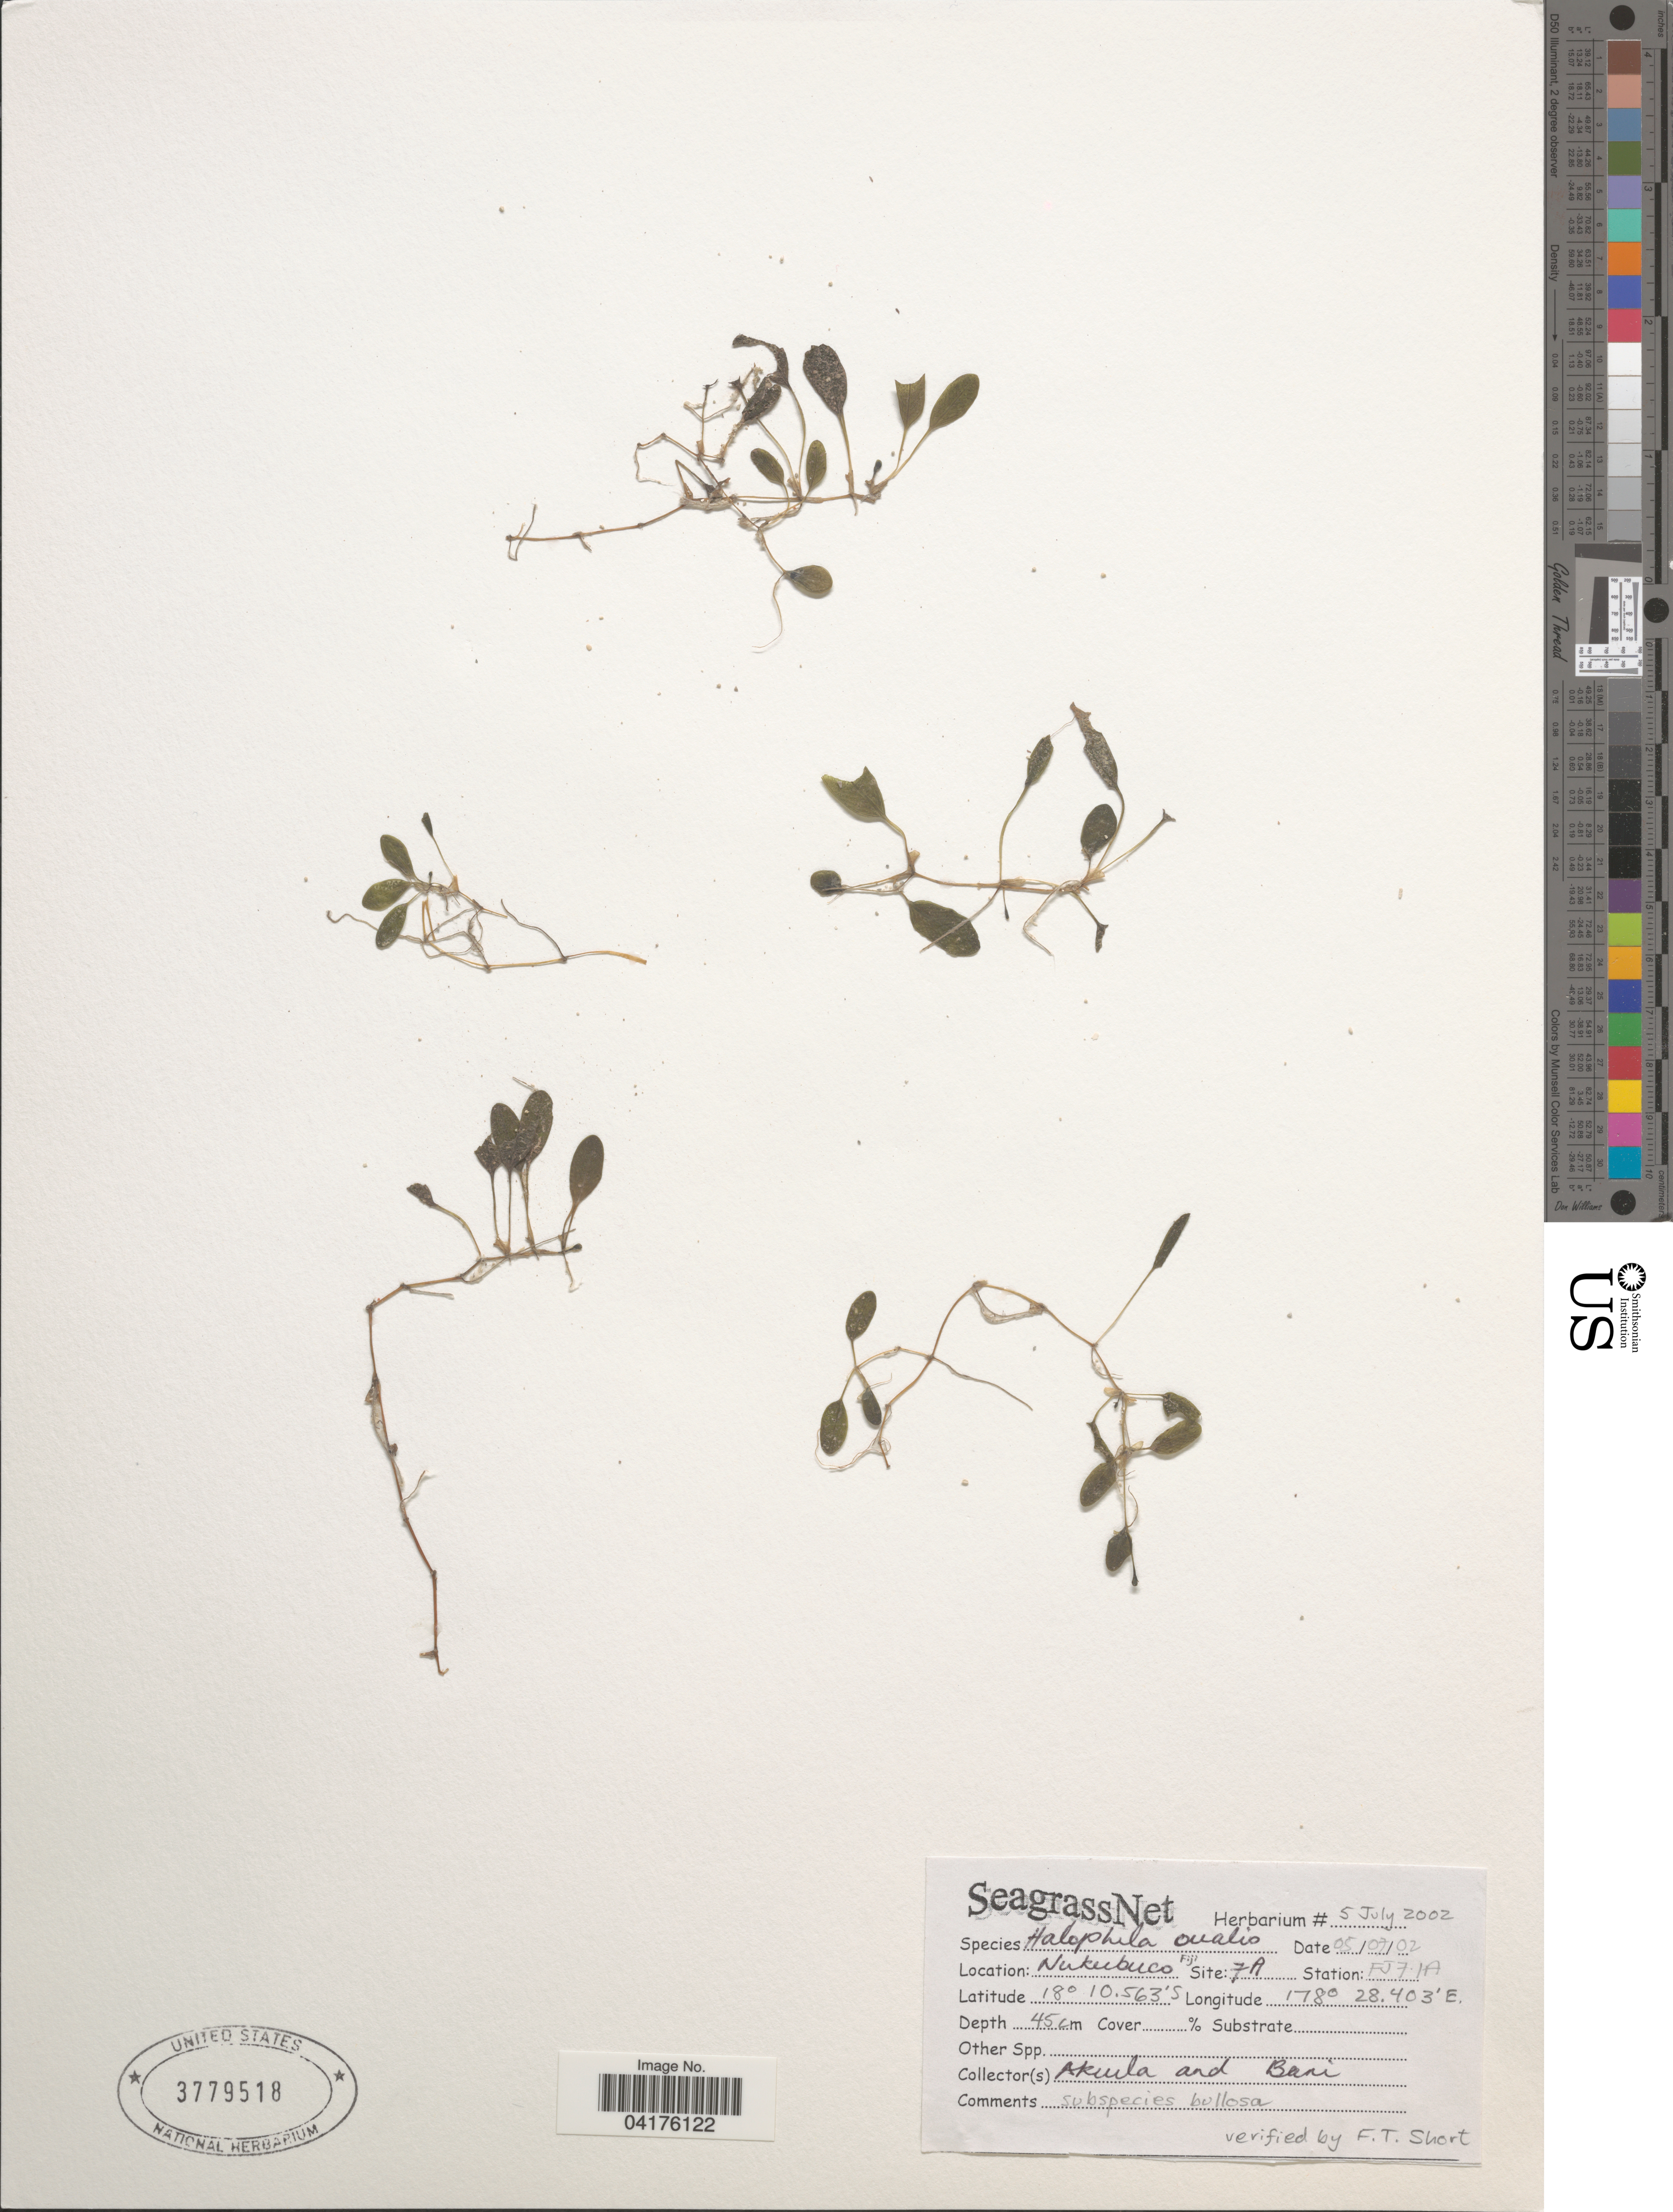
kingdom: Plantae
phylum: Tracheophyta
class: Liliopsida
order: Alismatales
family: Hydrocharitaceae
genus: Halophila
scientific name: Halophila ovalis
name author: (R. Br.) Hook. f.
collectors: Akuila & Bani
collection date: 2002-07-05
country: Fiji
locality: Nukubuco. Site 7A. Station: FJ7.1A.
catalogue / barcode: US 3779518